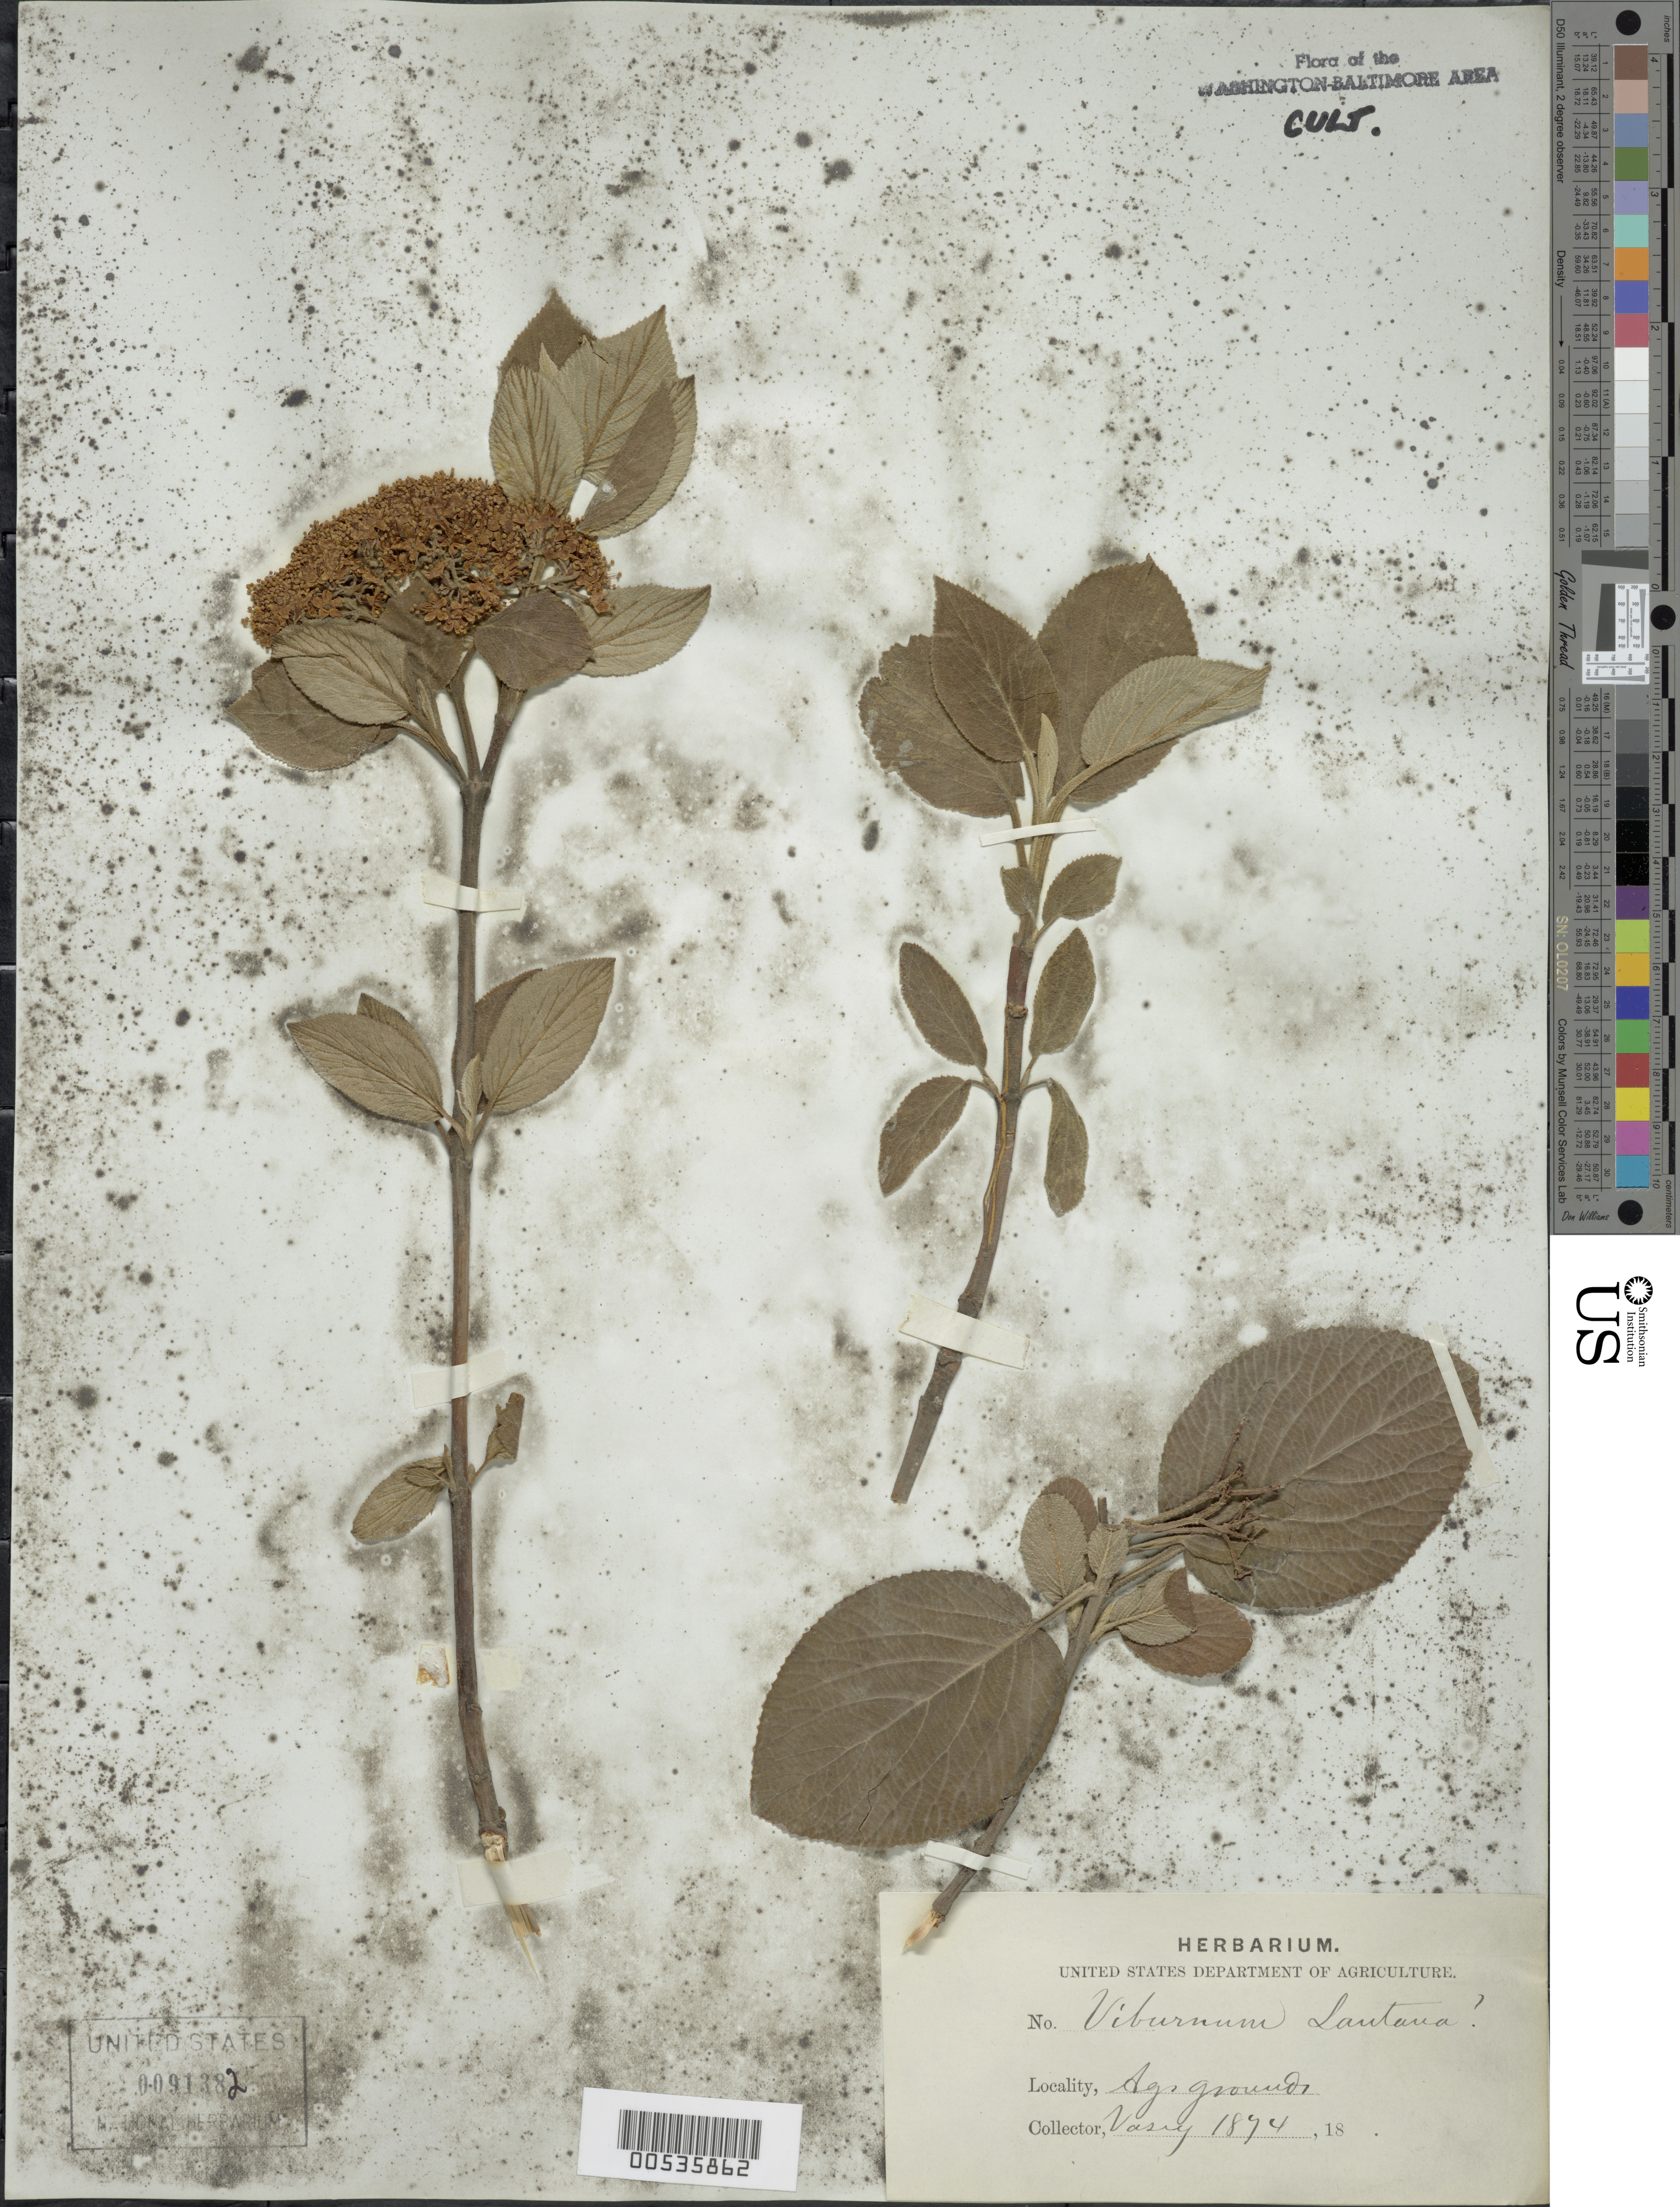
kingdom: Plantae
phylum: Tracheophyta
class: Magnoliopsida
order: Dipsacales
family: Viburnaceae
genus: Viburnum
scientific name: Viburnum lantana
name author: L.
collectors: G. Vasey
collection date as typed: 1894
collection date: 1894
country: United States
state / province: District of Columbia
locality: Department of Agriculture, Washington, D.C.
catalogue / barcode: US 91382